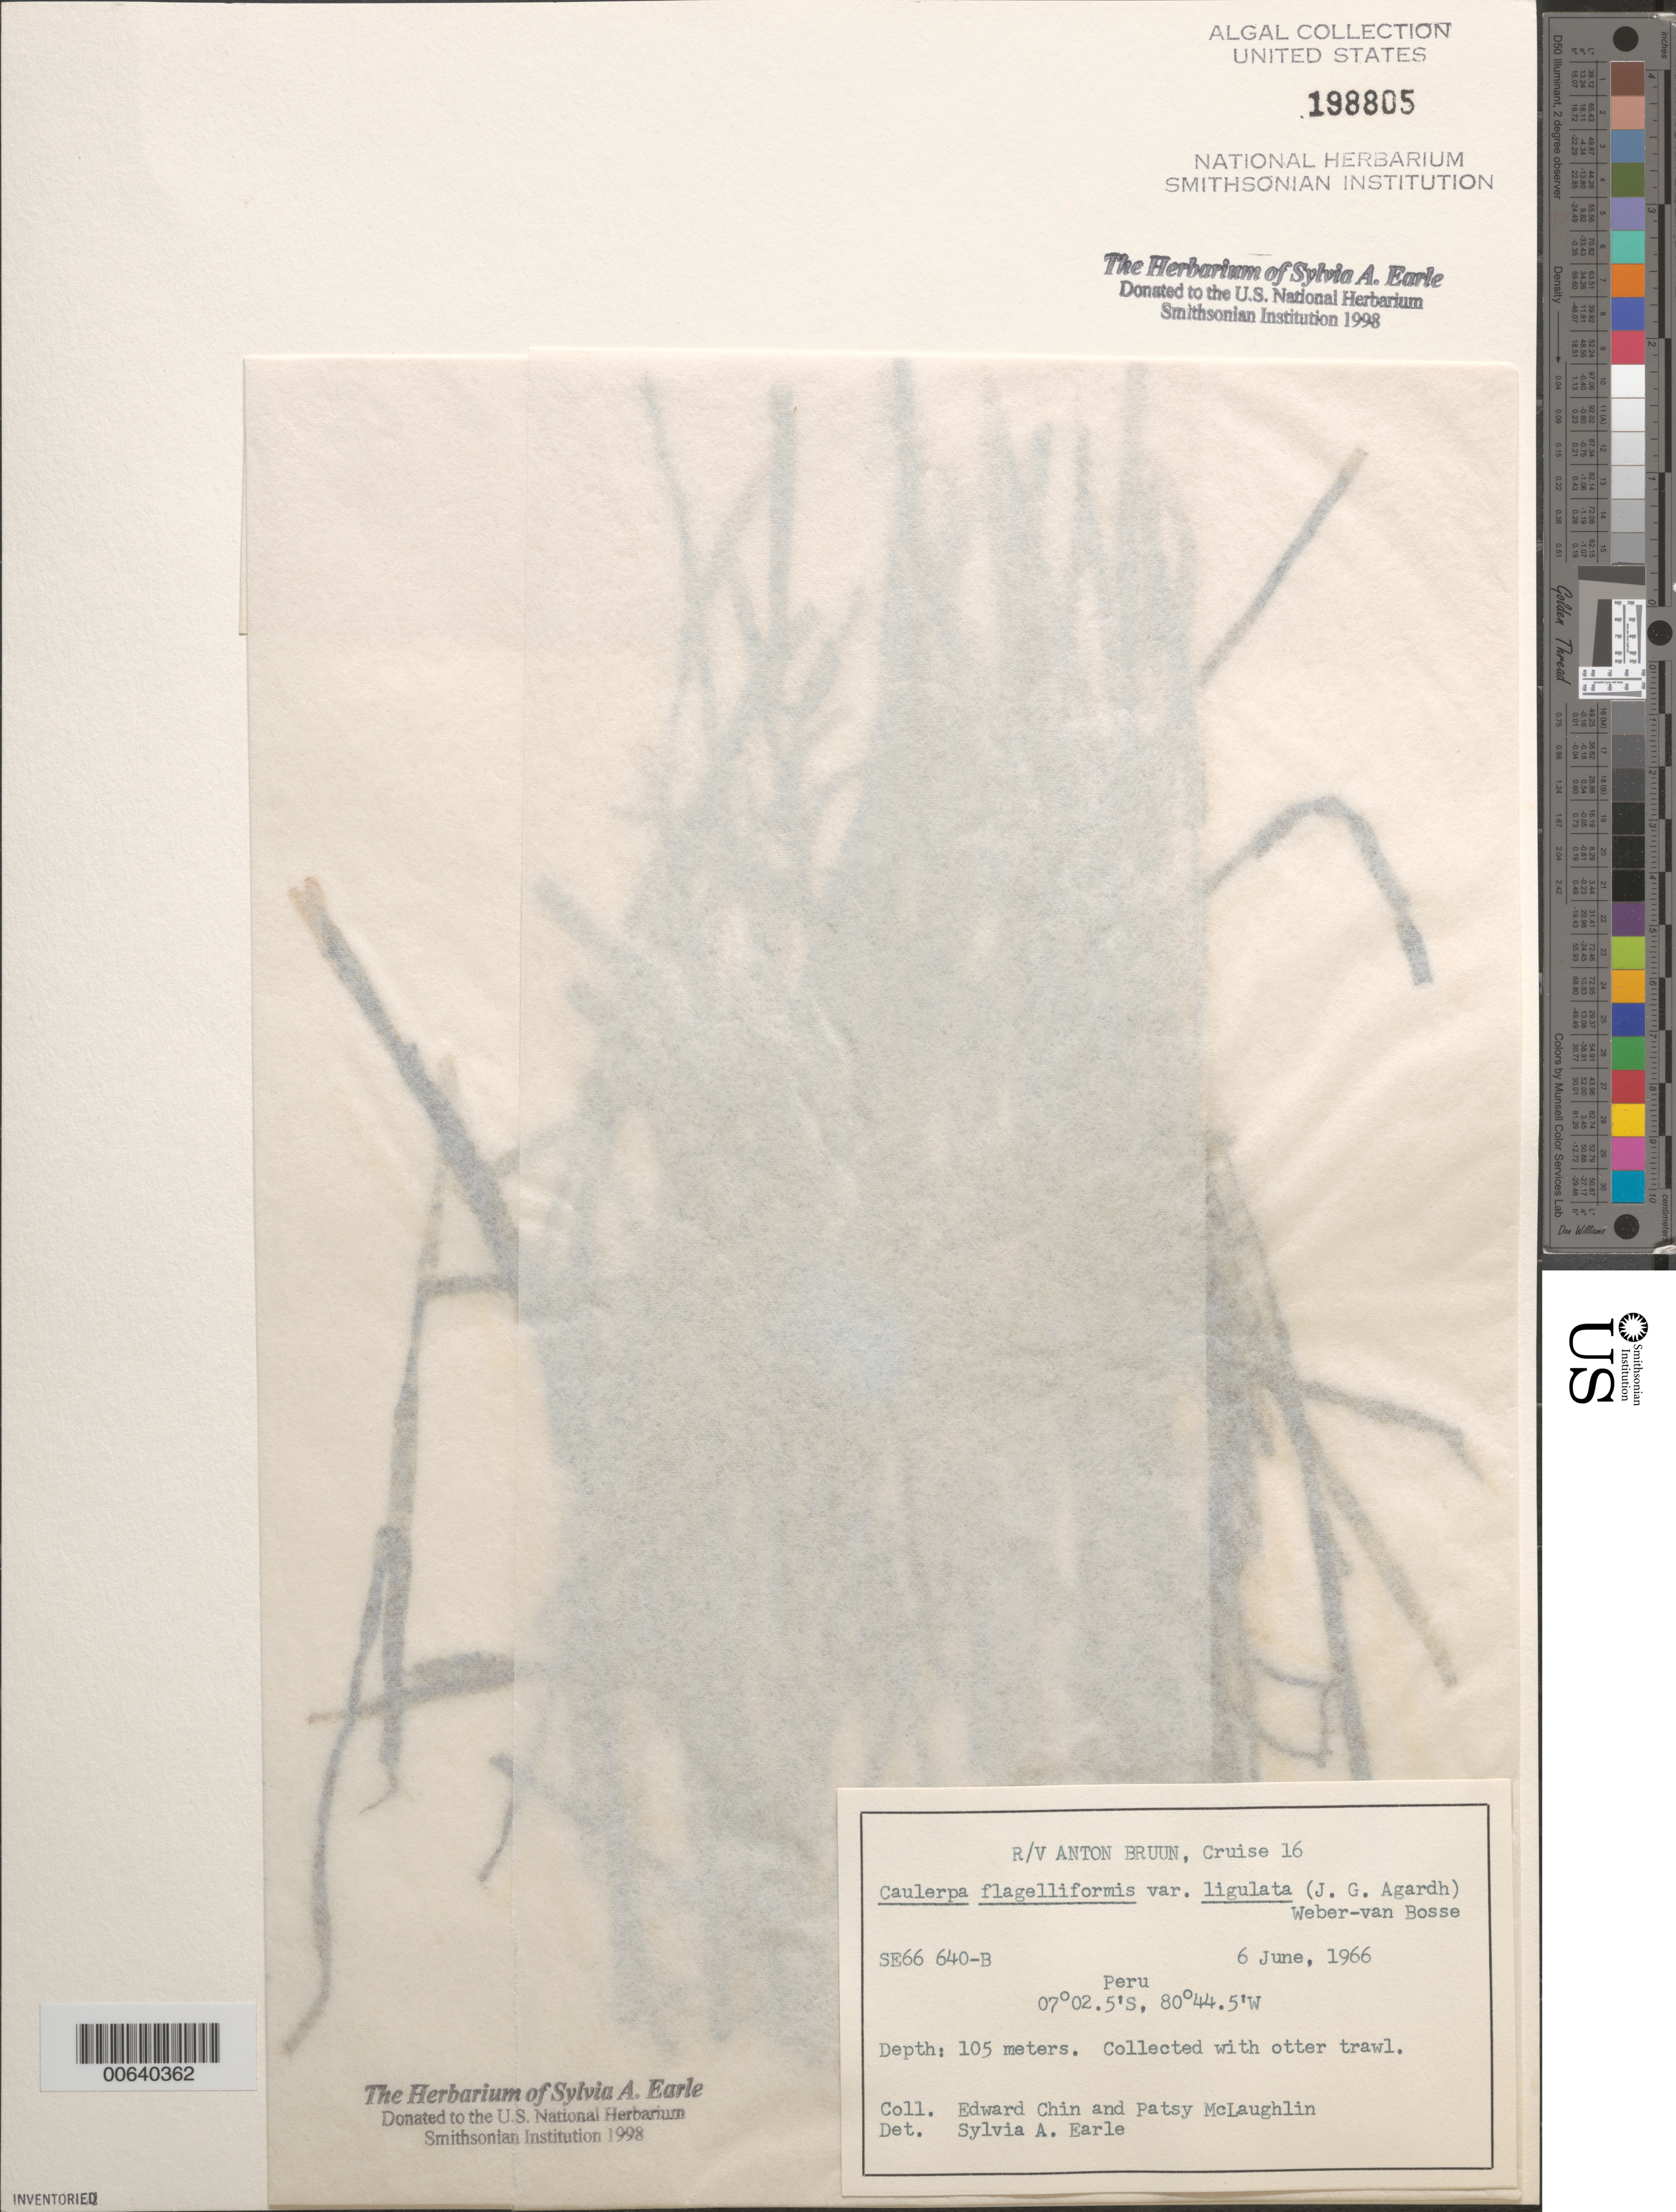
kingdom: Plantae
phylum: Chlorophyta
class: Ulvophyceae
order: Bryopsidales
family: Caulerpaceae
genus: Caulerpa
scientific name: Caulerpa prolifera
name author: (Forssk.) J.V.Lamouroux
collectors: E. Chin & P. McLaughlin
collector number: SE 66640b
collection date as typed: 06 Jun 1966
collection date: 1966-06-06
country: Peru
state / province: Lambayeque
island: Lobos Islands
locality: Off Lobos de Afuera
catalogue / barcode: US 198805